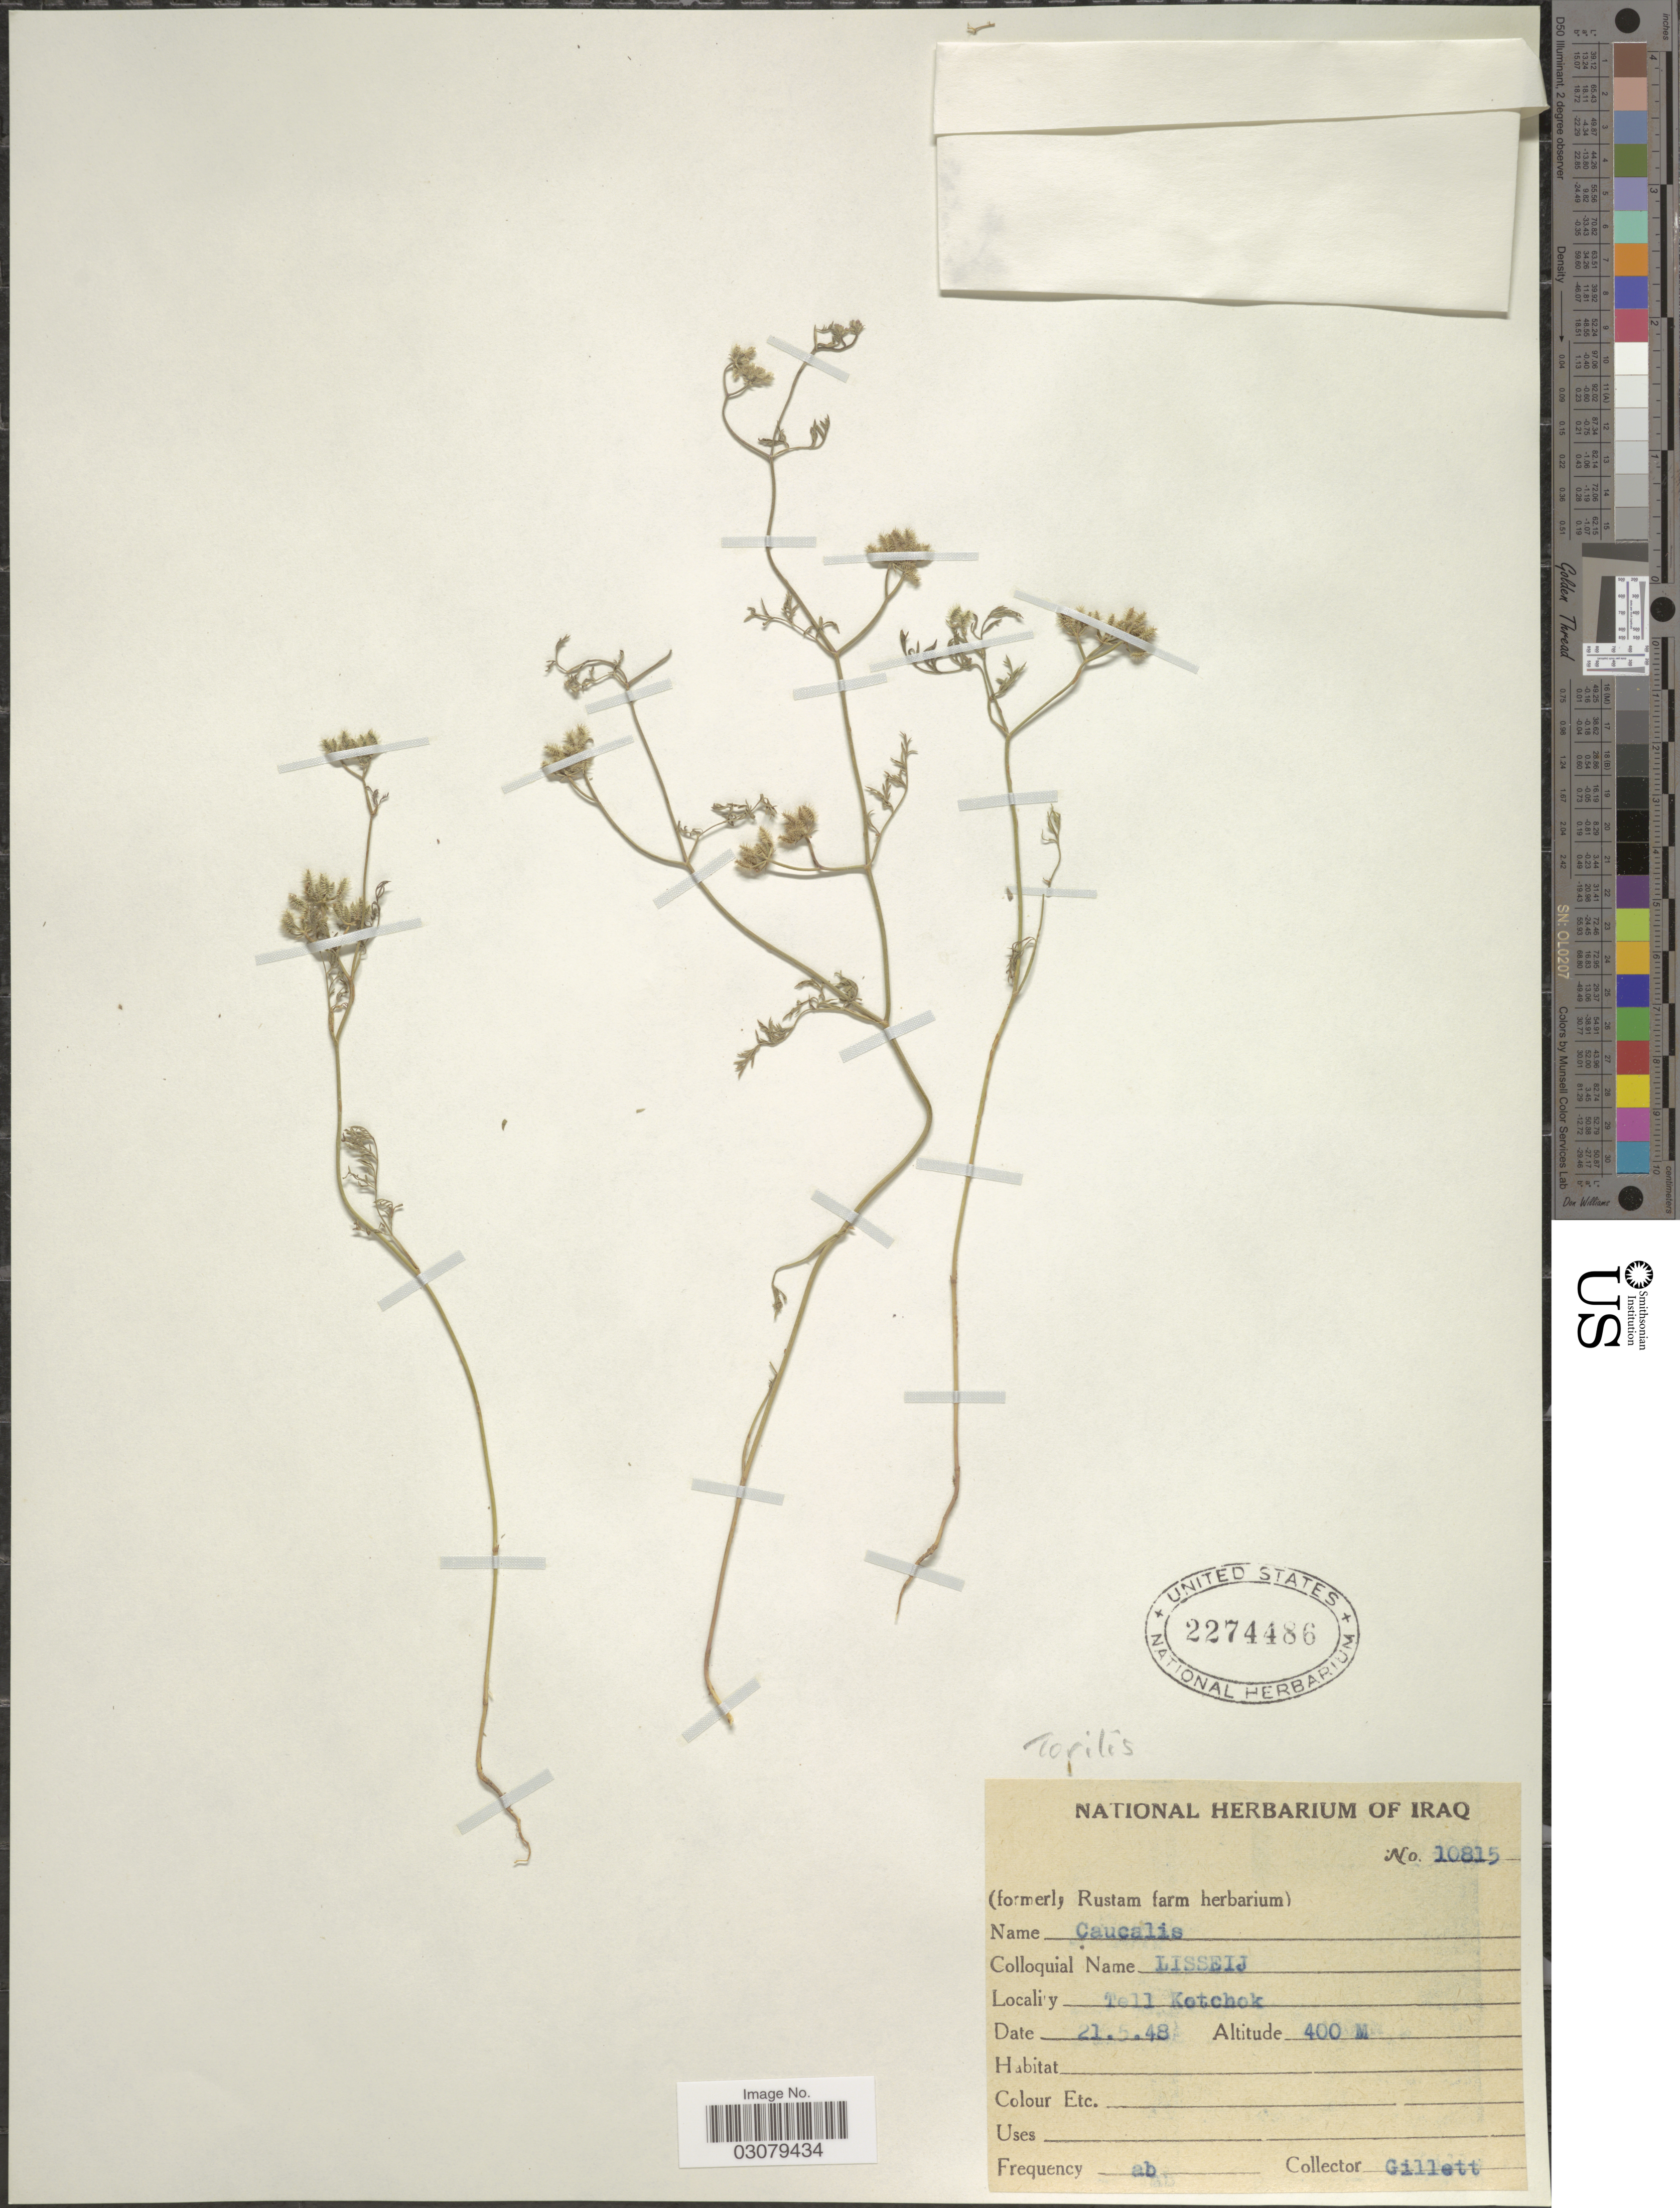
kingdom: Plantae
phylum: Tracheophyta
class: Magnoliopsida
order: Apiales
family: Apiaceae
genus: Torilis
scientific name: Torilis sp.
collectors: Gillett, --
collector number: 10815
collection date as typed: Transcribed d/m/y: 21/5/48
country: Iraq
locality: Tell Kotcheck.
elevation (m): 400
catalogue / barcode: US 2274486